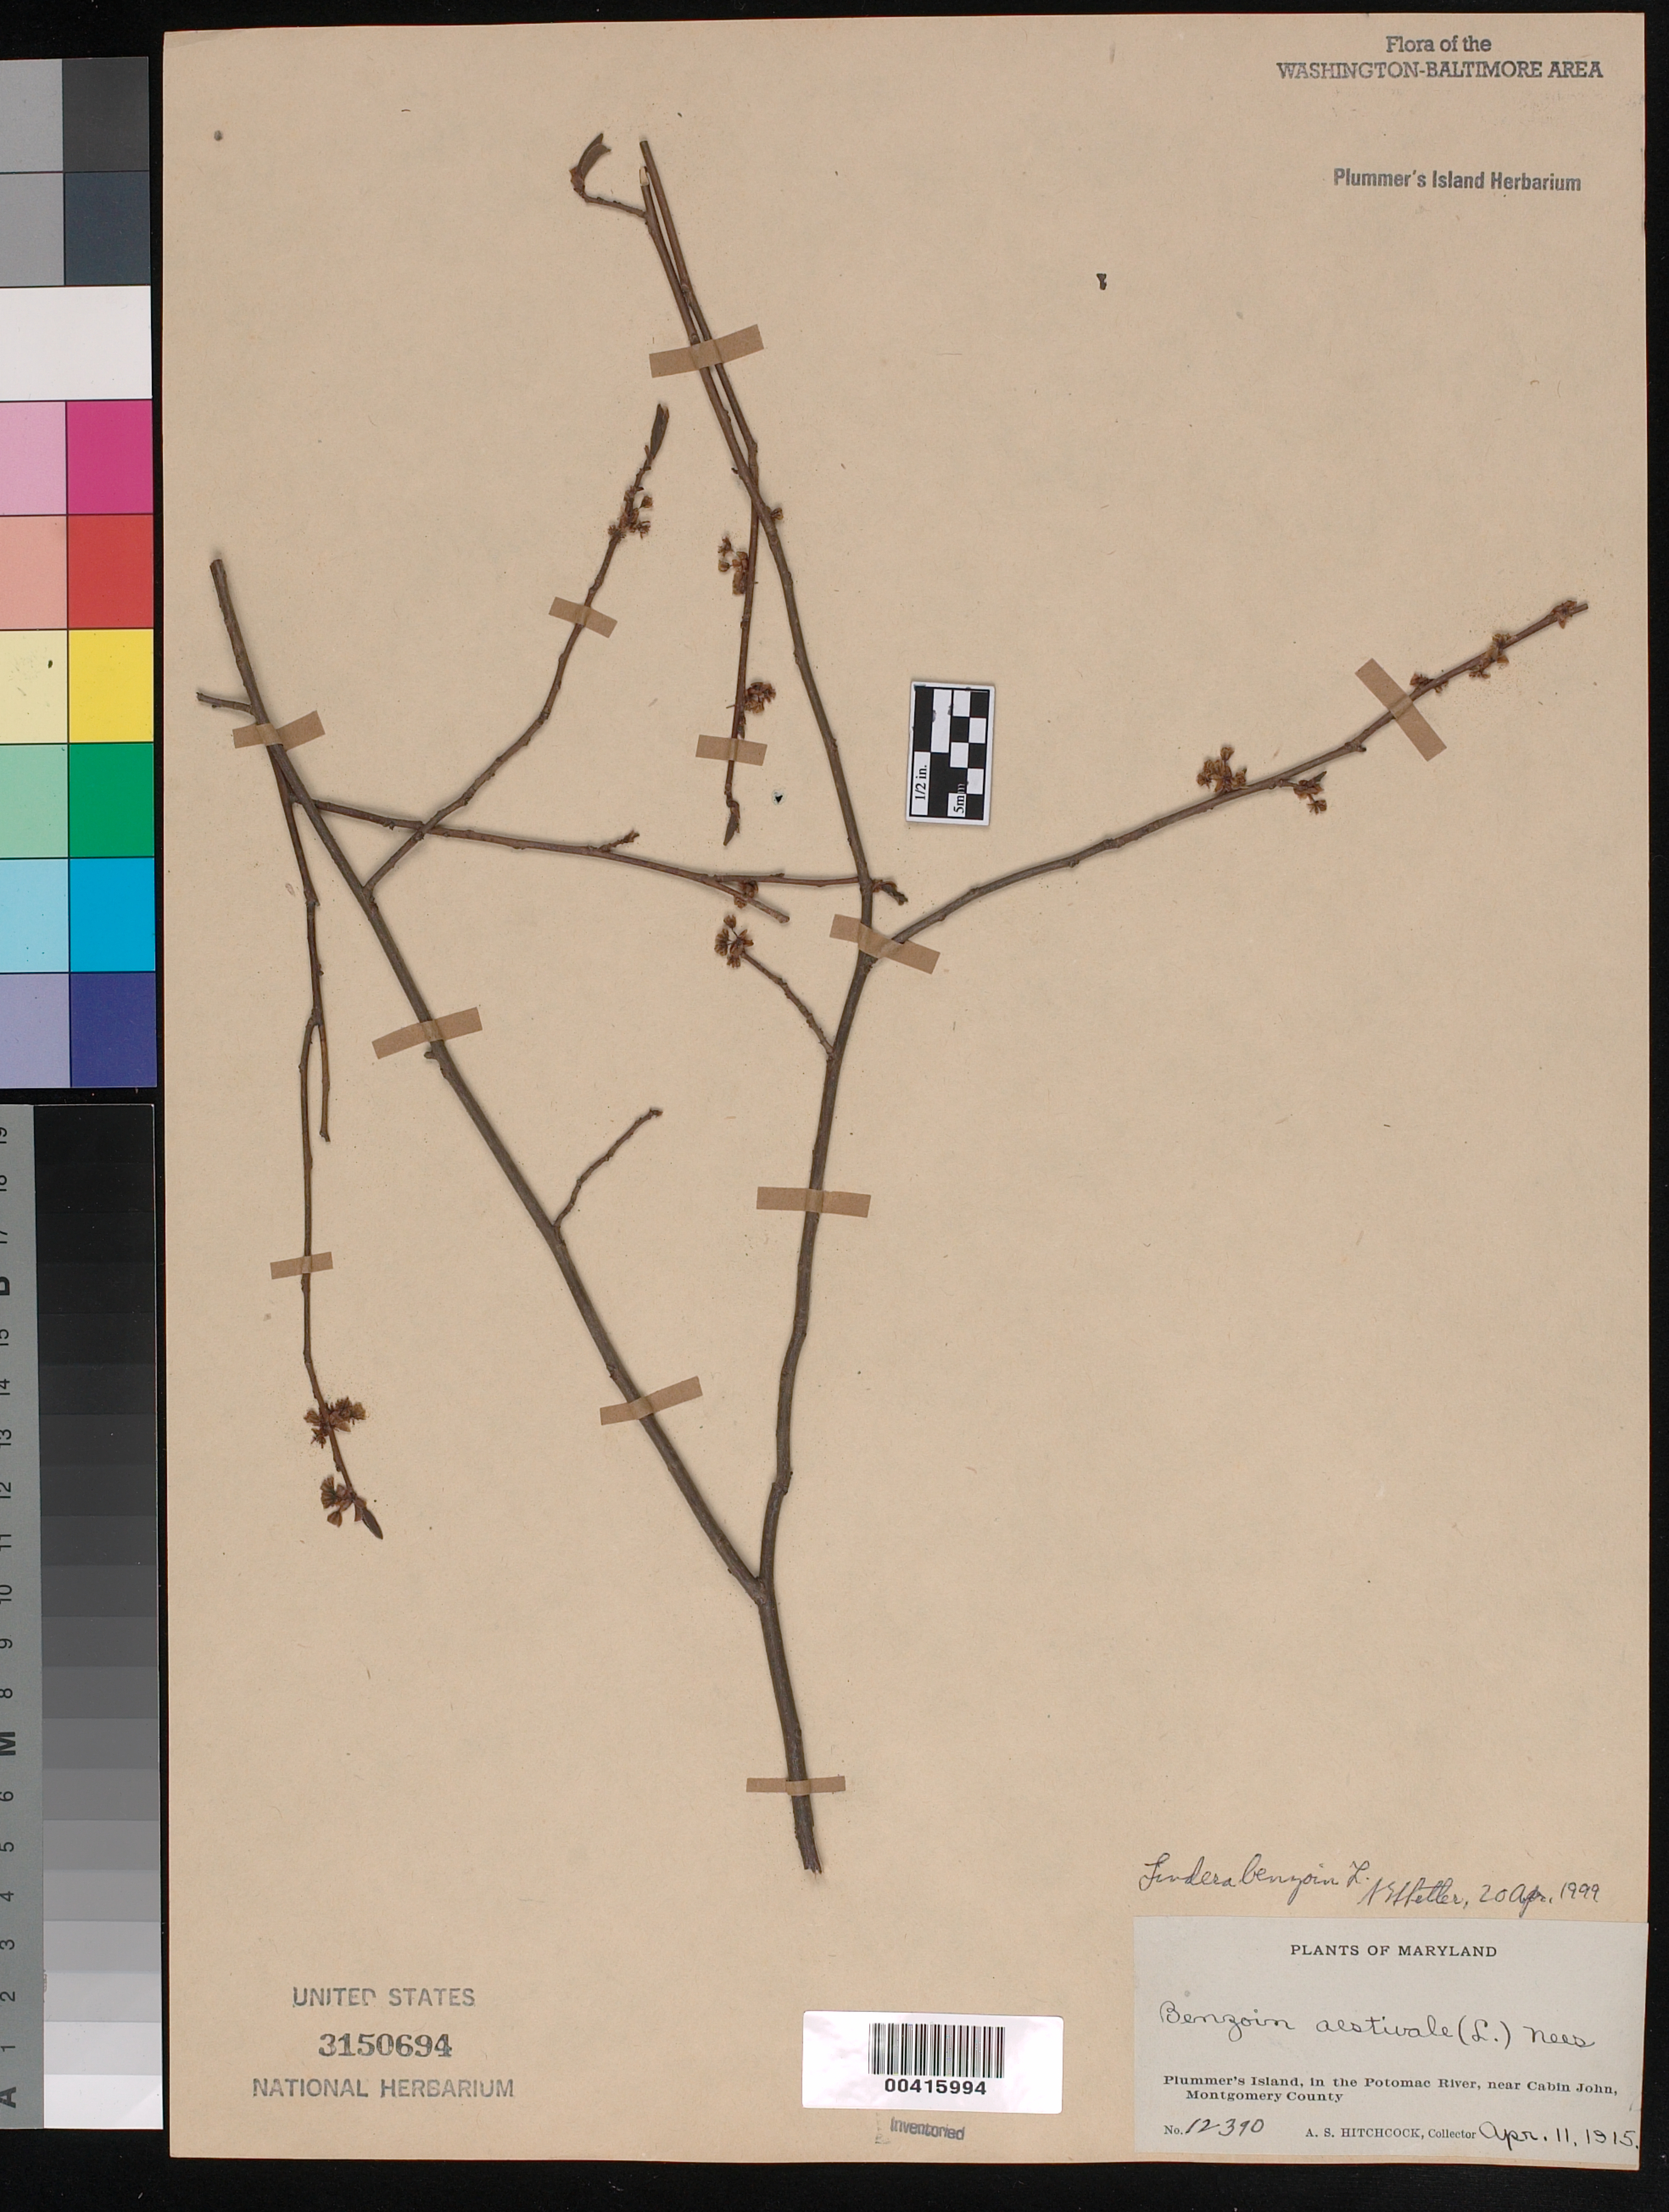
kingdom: Plantae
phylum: Tracheophyta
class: Magnoliopsida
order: Laurales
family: Lauraceae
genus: Lindera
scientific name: Lindera benzoin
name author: (L.) Blume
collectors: A. S. Hitchcock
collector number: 12390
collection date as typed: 11 Apr 1915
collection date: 1915-04-11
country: United States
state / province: Maryland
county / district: Montgomery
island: Plummers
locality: Plummer's Island C. & O. Canal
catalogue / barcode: US 3150694